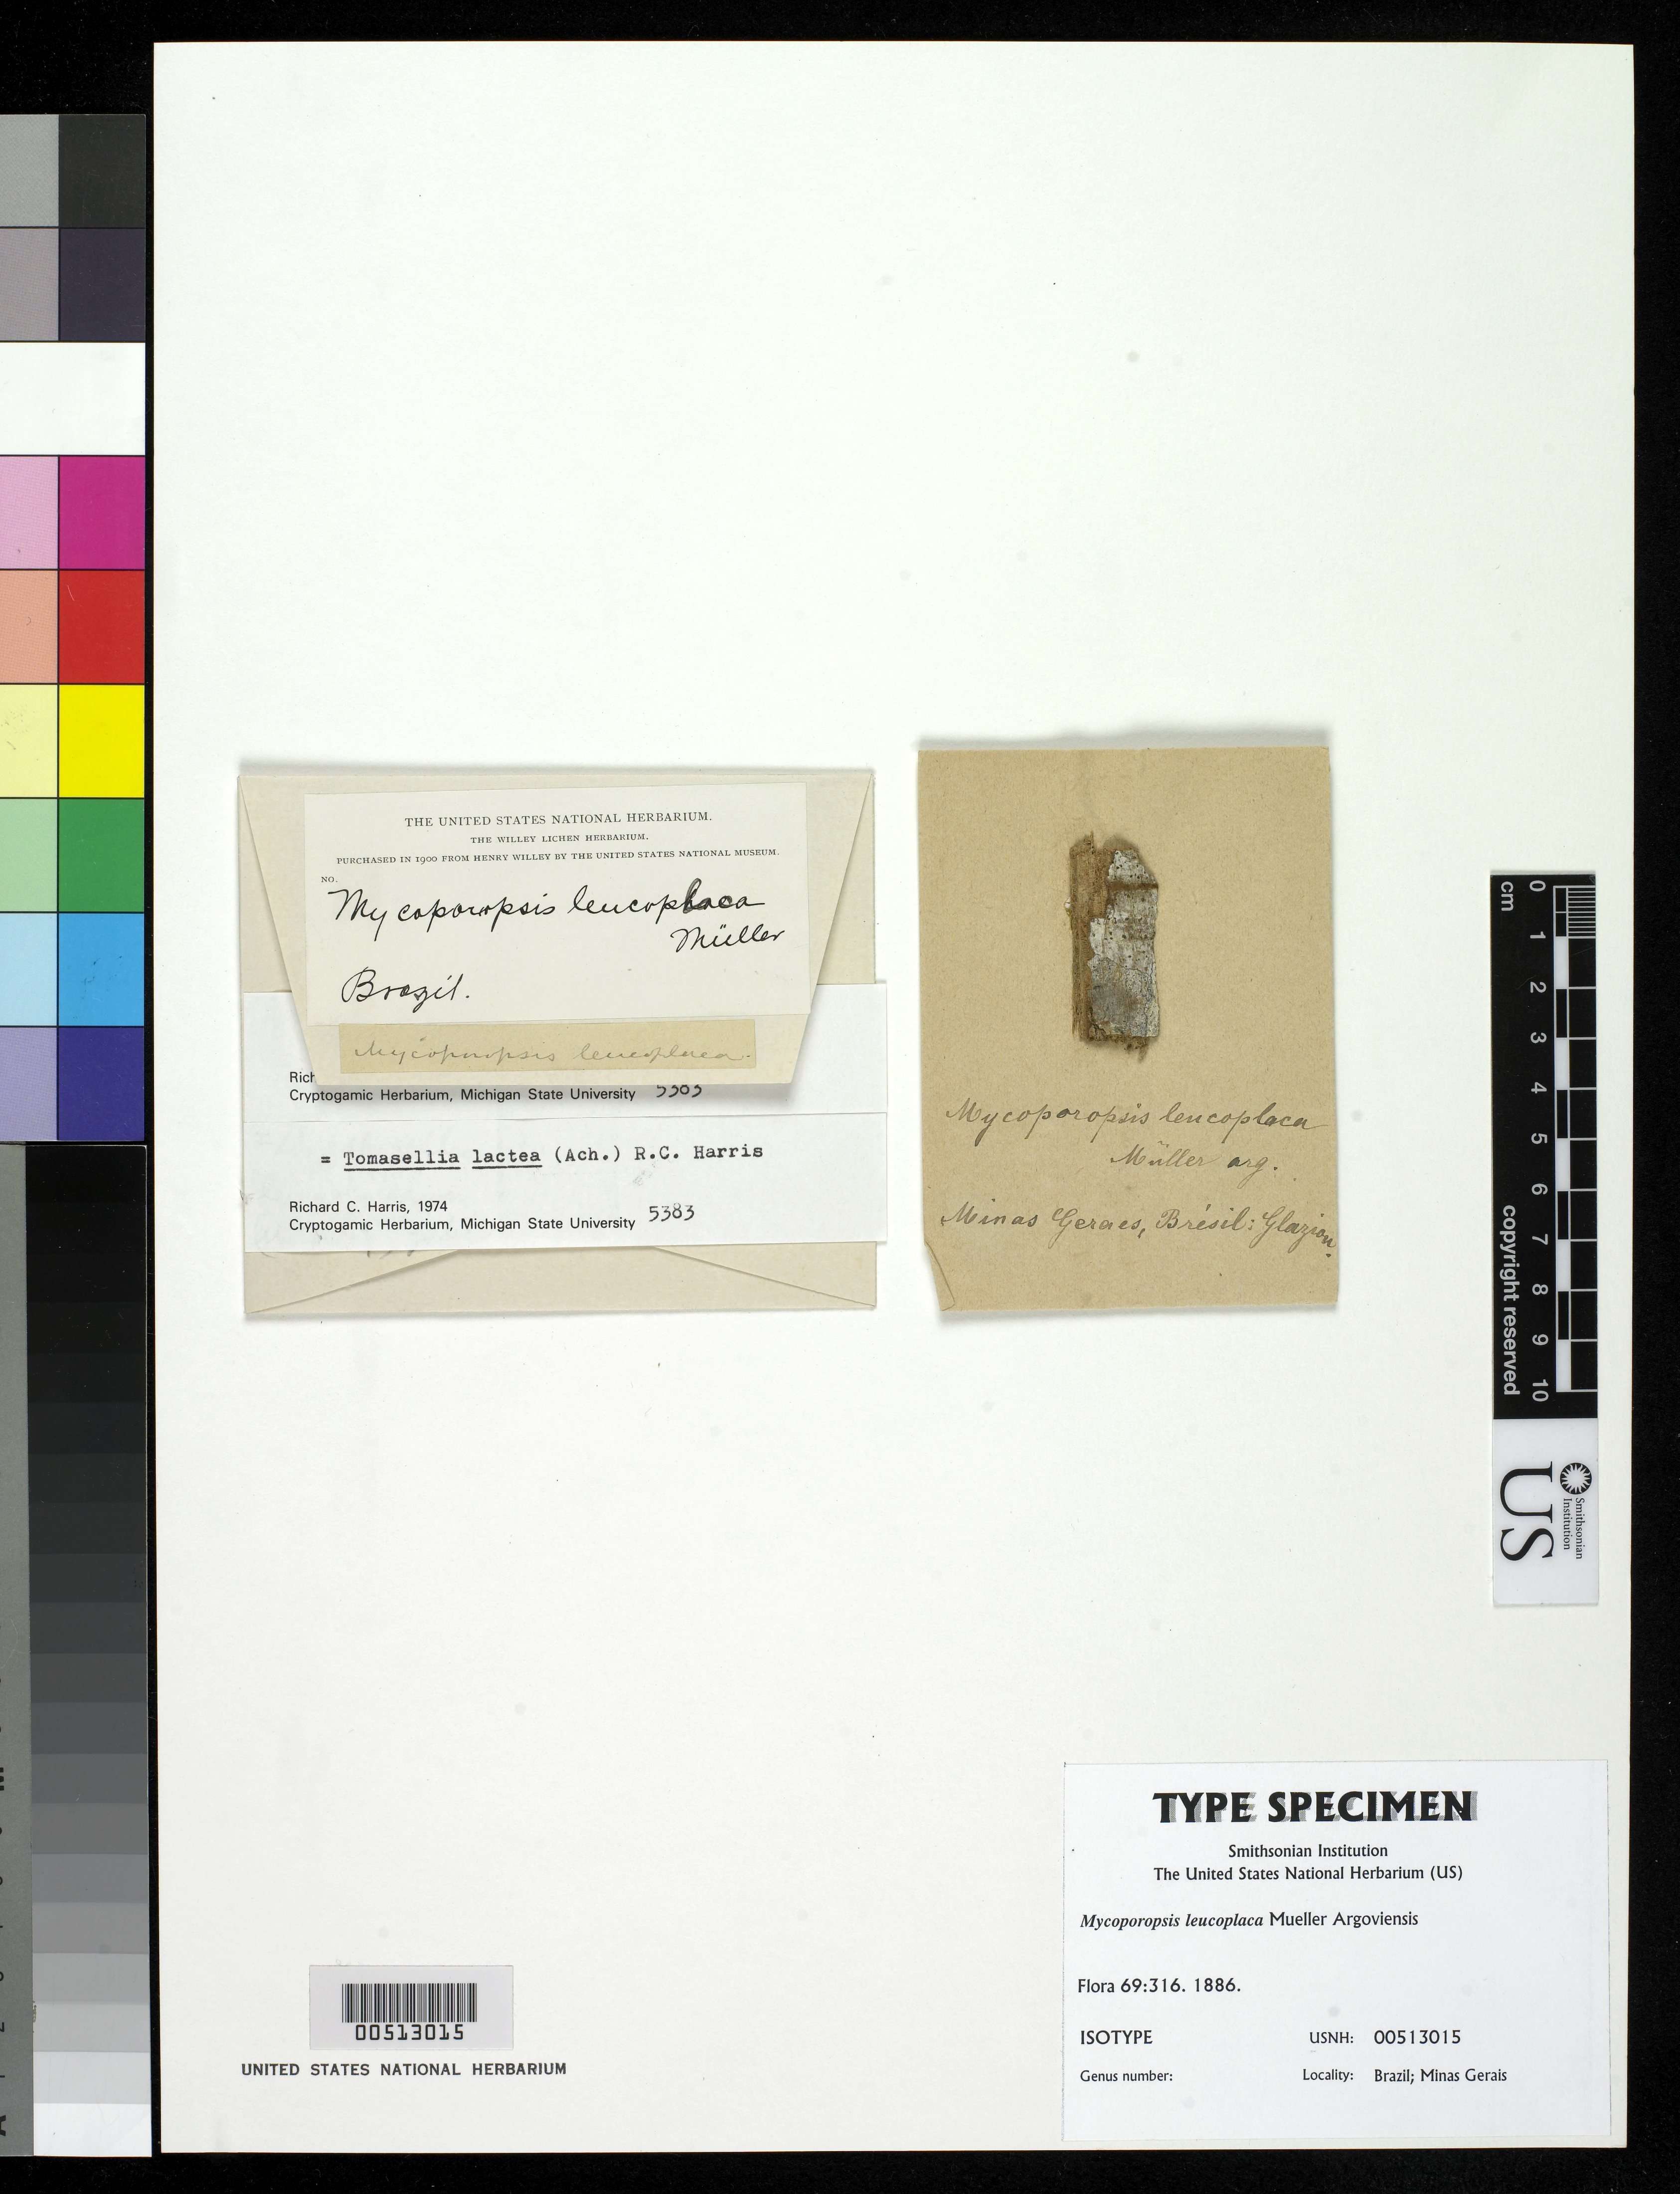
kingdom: Fungi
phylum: Ascomycota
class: Dothideomycetes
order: Dothideales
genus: Mycoporopsis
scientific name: Mycoporopsis leucoplaca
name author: Müll. Arg.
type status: Isotype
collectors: A. F. M. Glaziou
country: Brazil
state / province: Minas Gerais